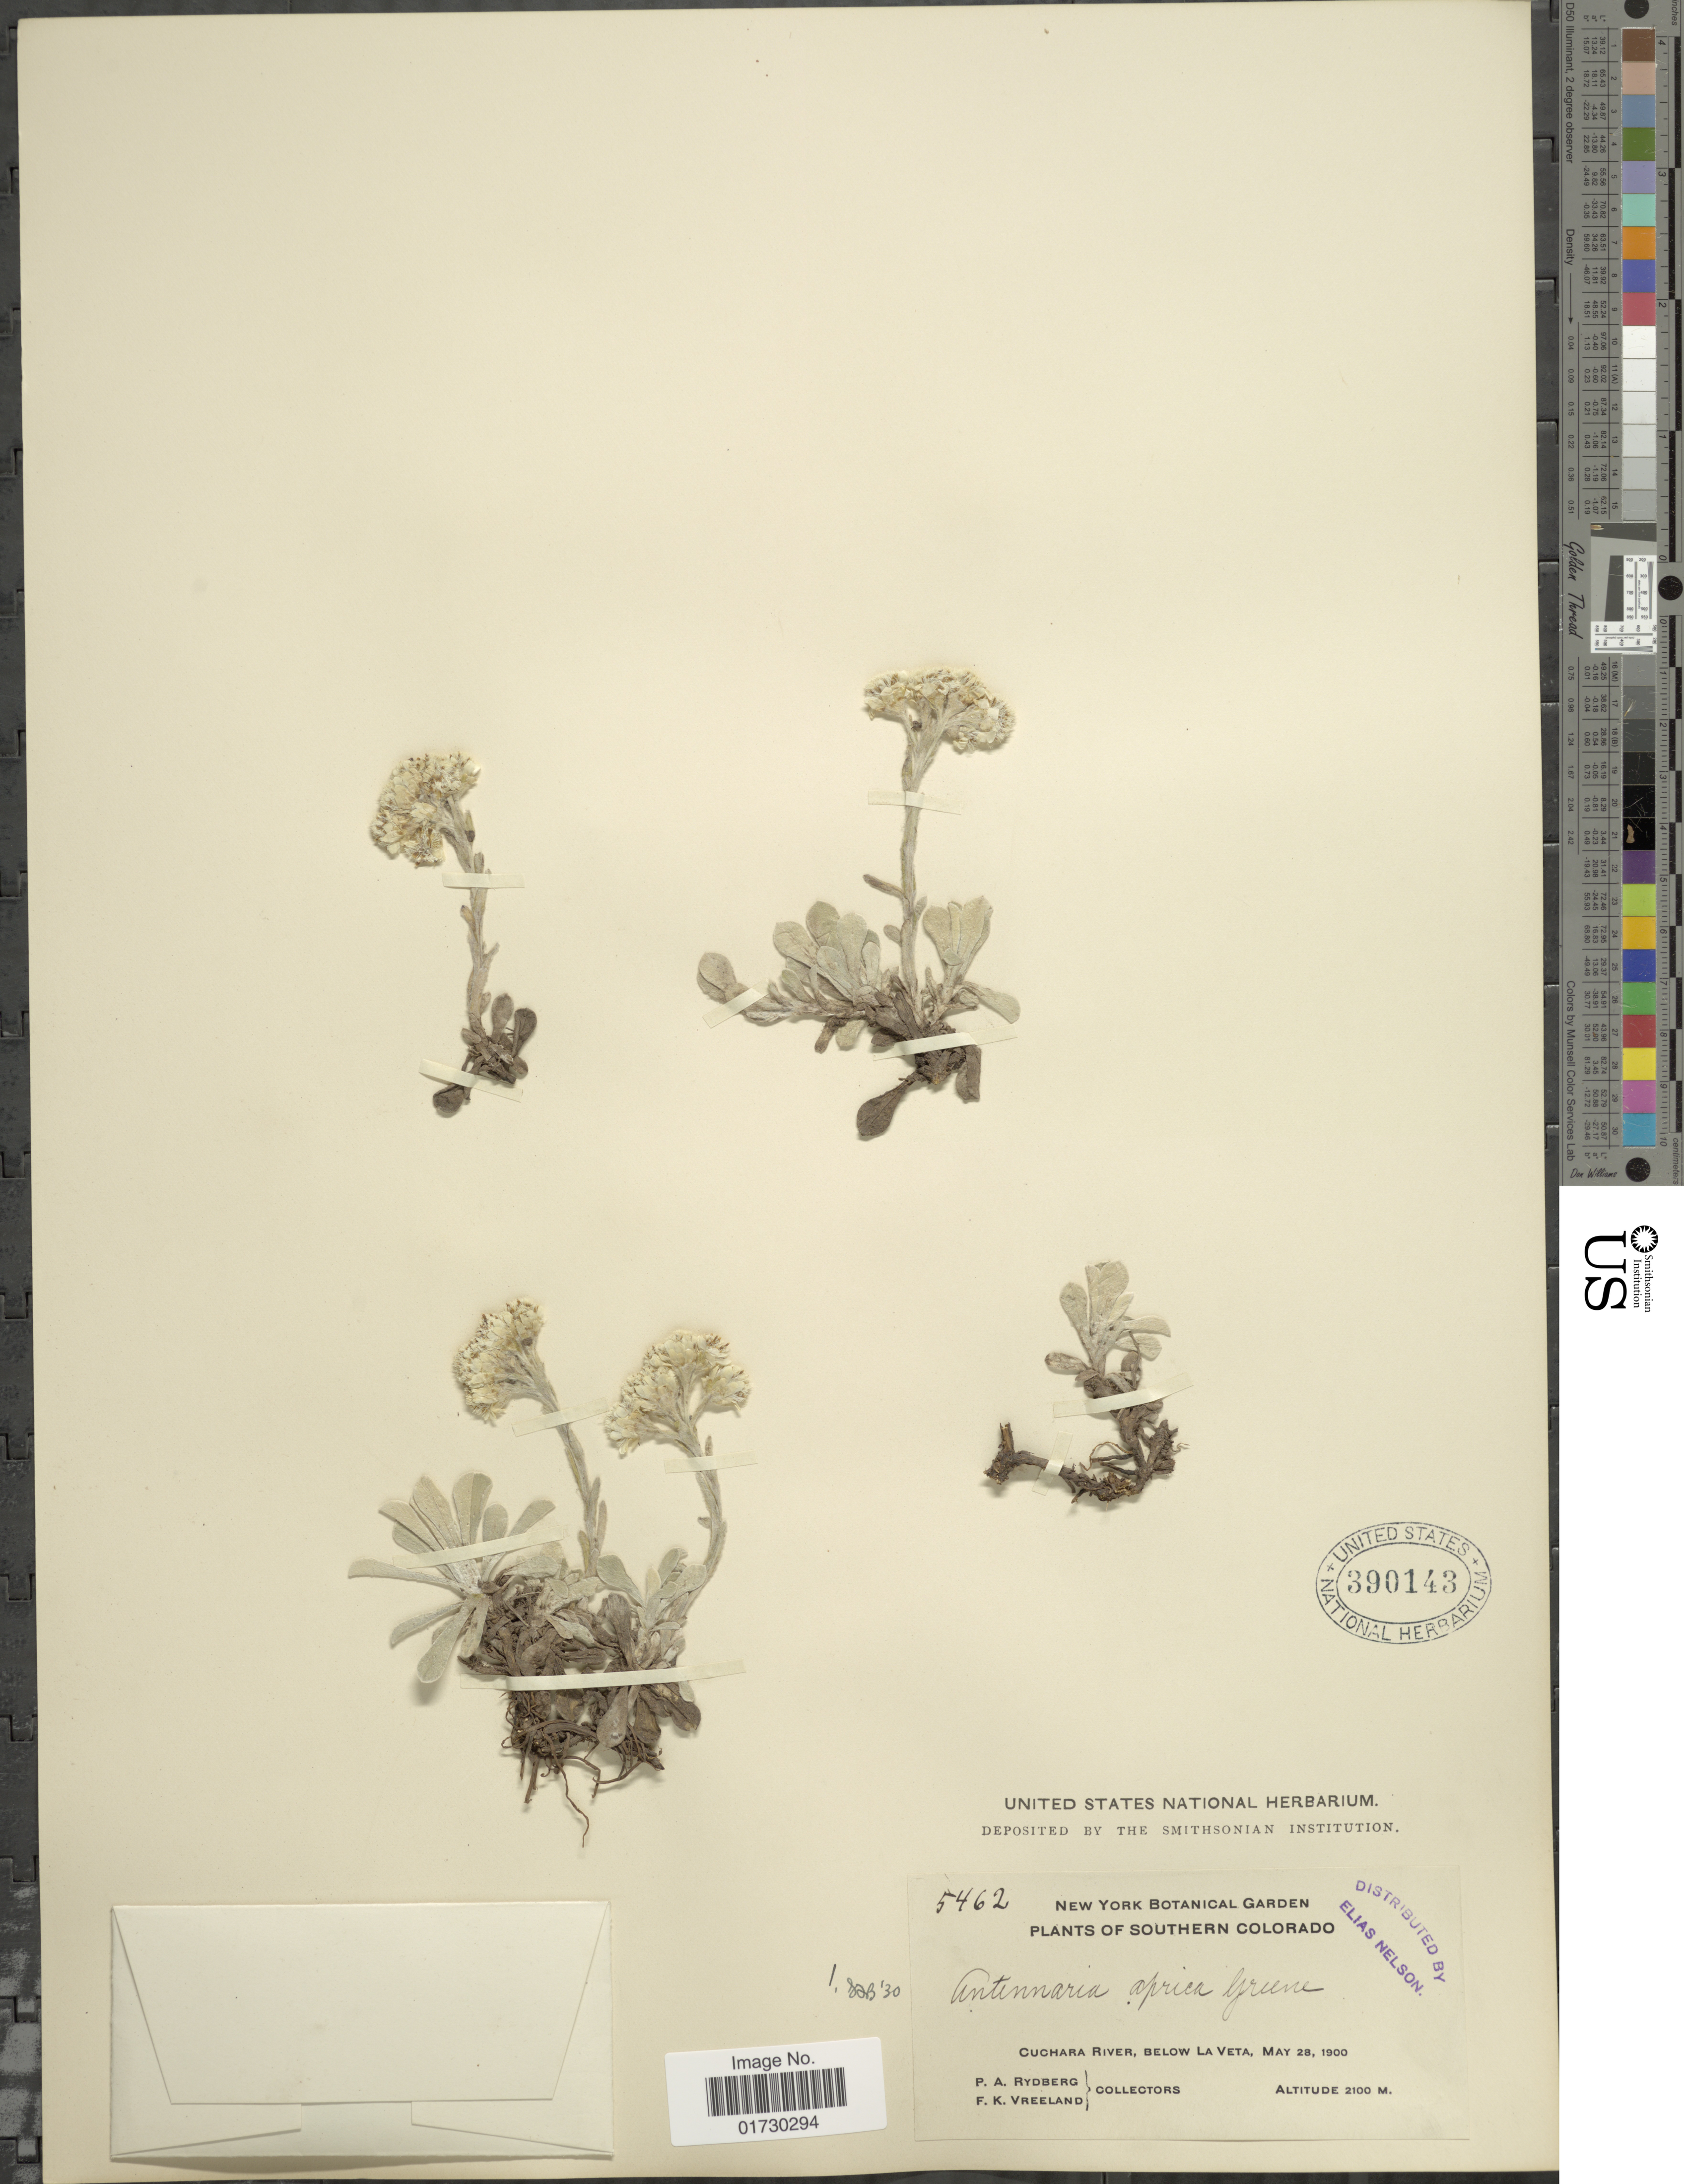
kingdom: Plantae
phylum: Tracheophyta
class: Magnoliopsida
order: Asterales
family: Asteraceae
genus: Antennaria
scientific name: Antennaria aprica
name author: Greene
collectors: P. A. Rydberg & F. Vreeland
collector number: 5462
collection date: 1900-05-28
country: United States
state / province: Colorado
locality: Southern Colorado, Cuchara River, below La Veta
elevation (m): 2100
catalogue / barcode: US 390143